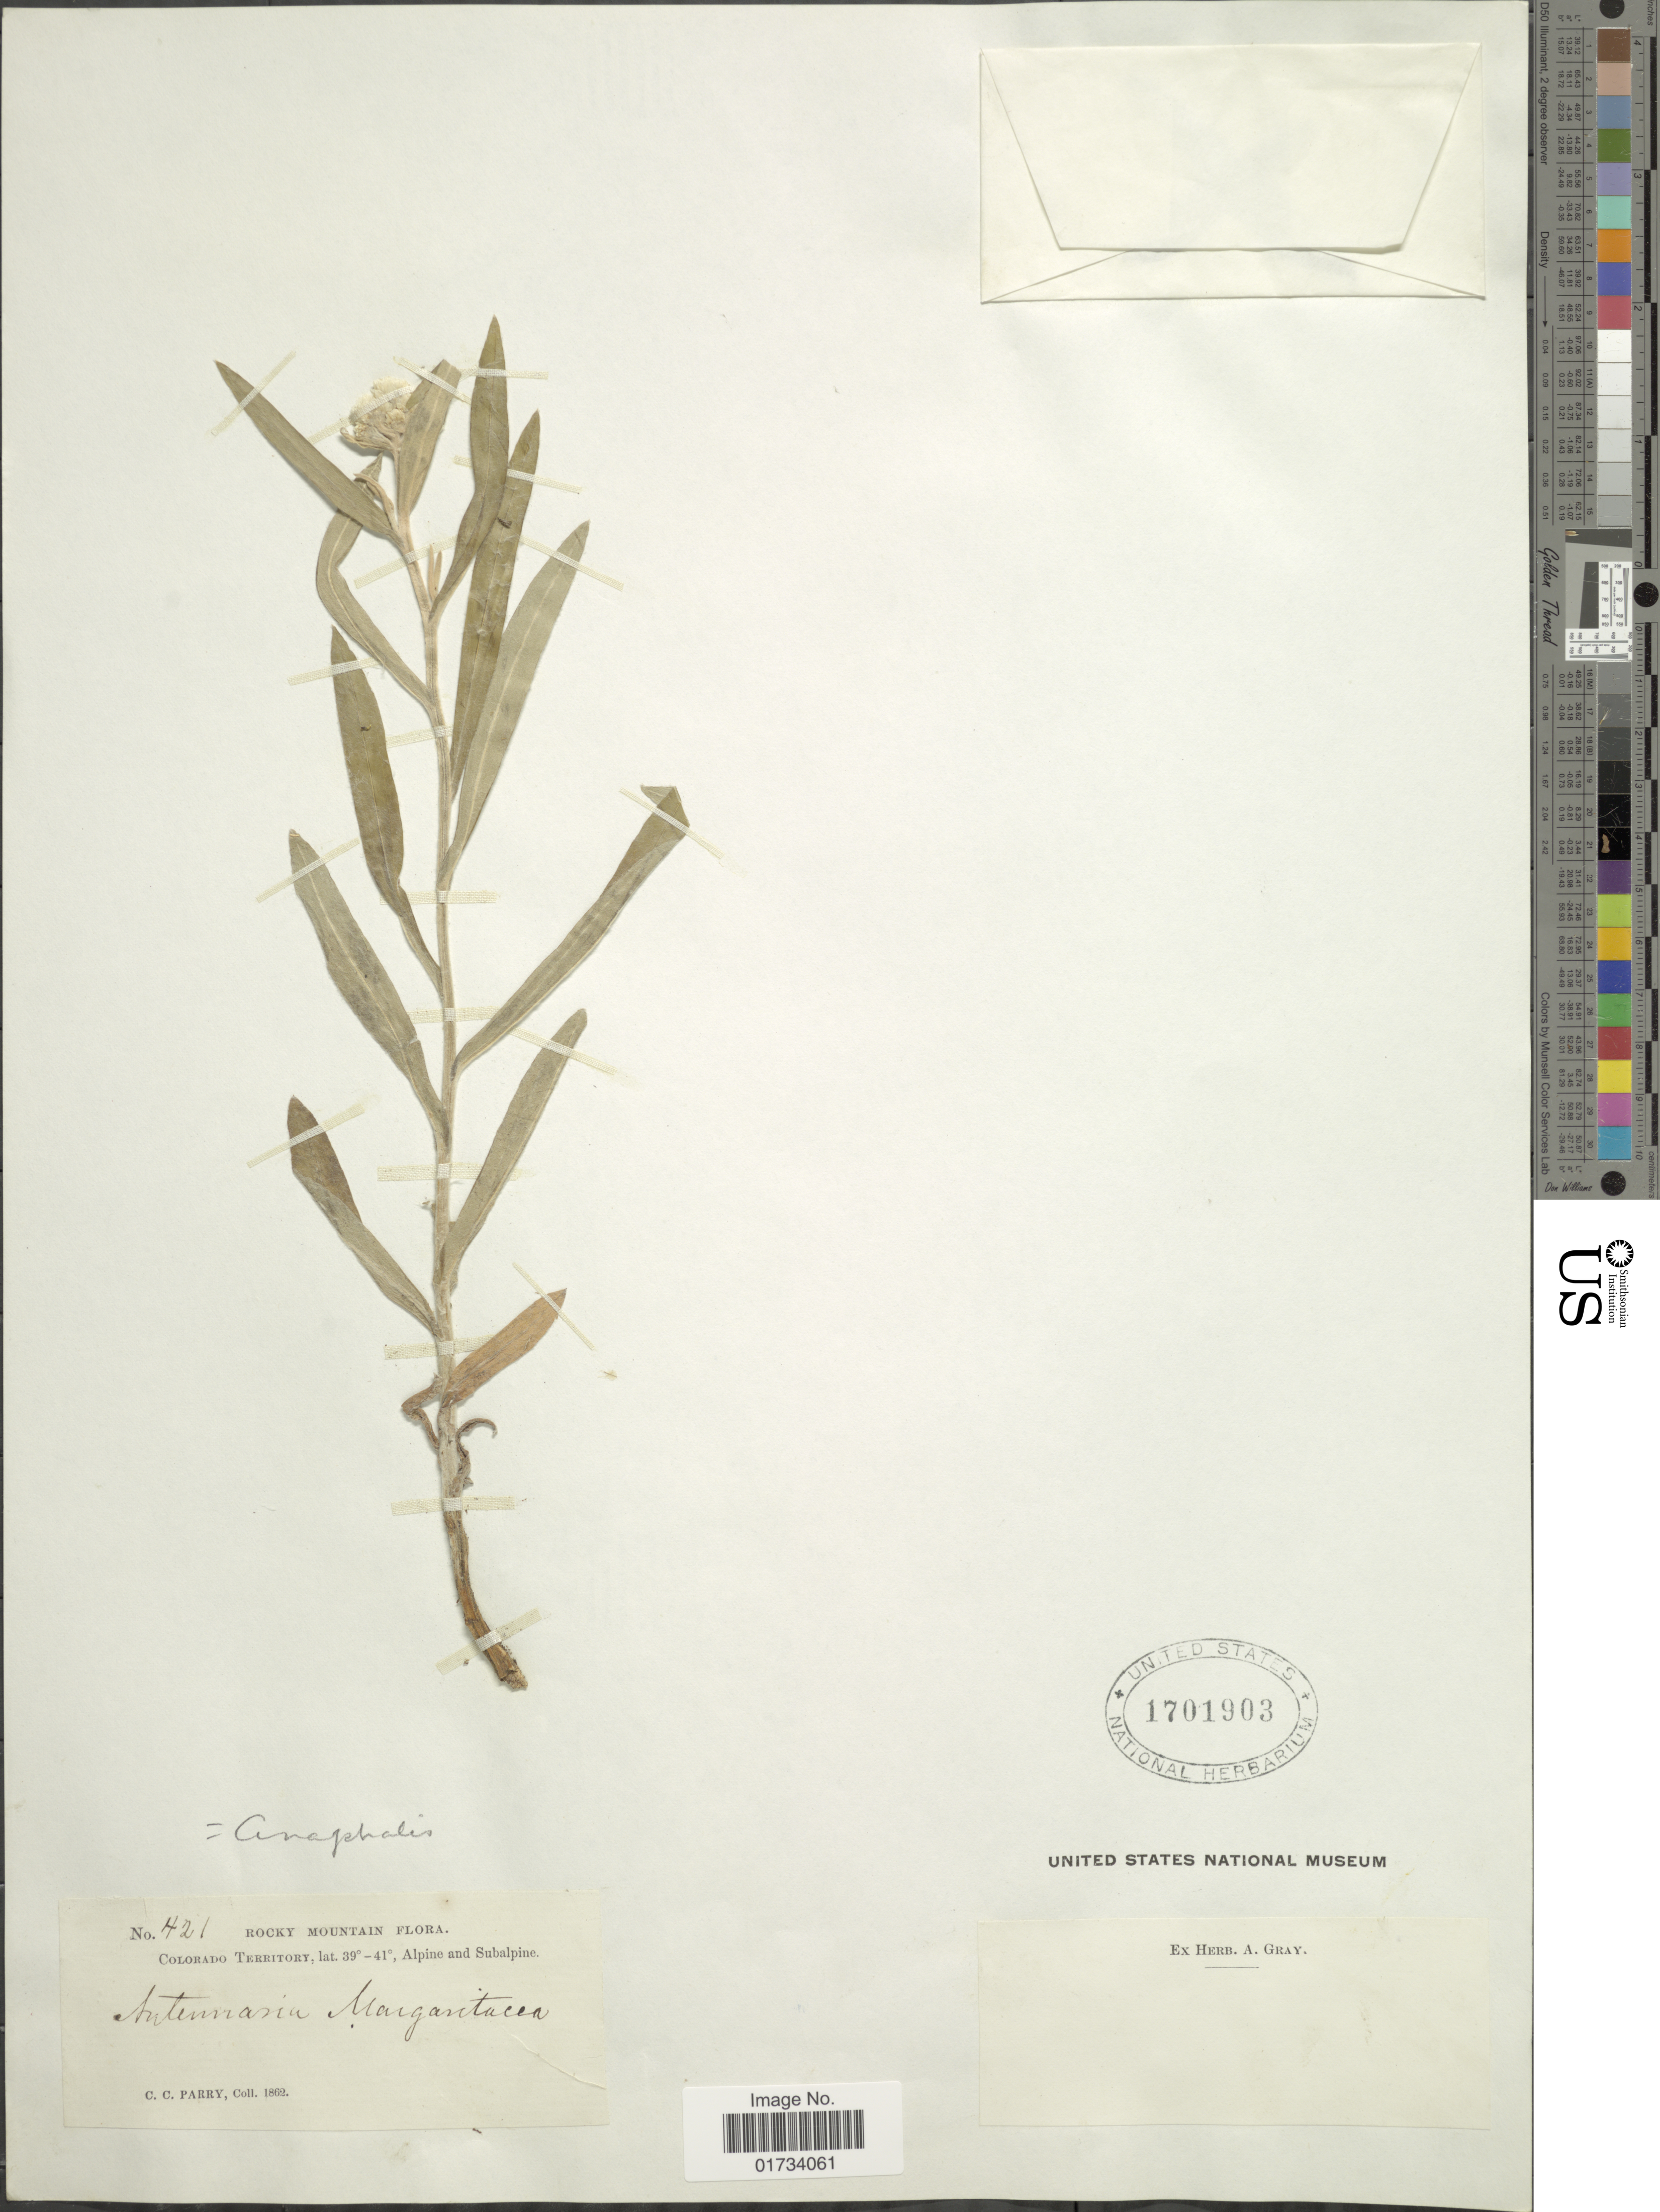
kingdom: Plantae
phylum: Tracheophyta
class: Magnoliopsida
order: Asterales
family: Asteraceae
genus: Anaphalis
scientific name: Anaphalis margaritacea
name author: (L.) Benth. & Hook. f.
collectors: C. C. Parry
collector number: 421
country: United States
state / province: Colorado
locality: Rocky Mountain, Colorado Territory, Alpine and Subalpine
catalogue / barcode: US 1701903